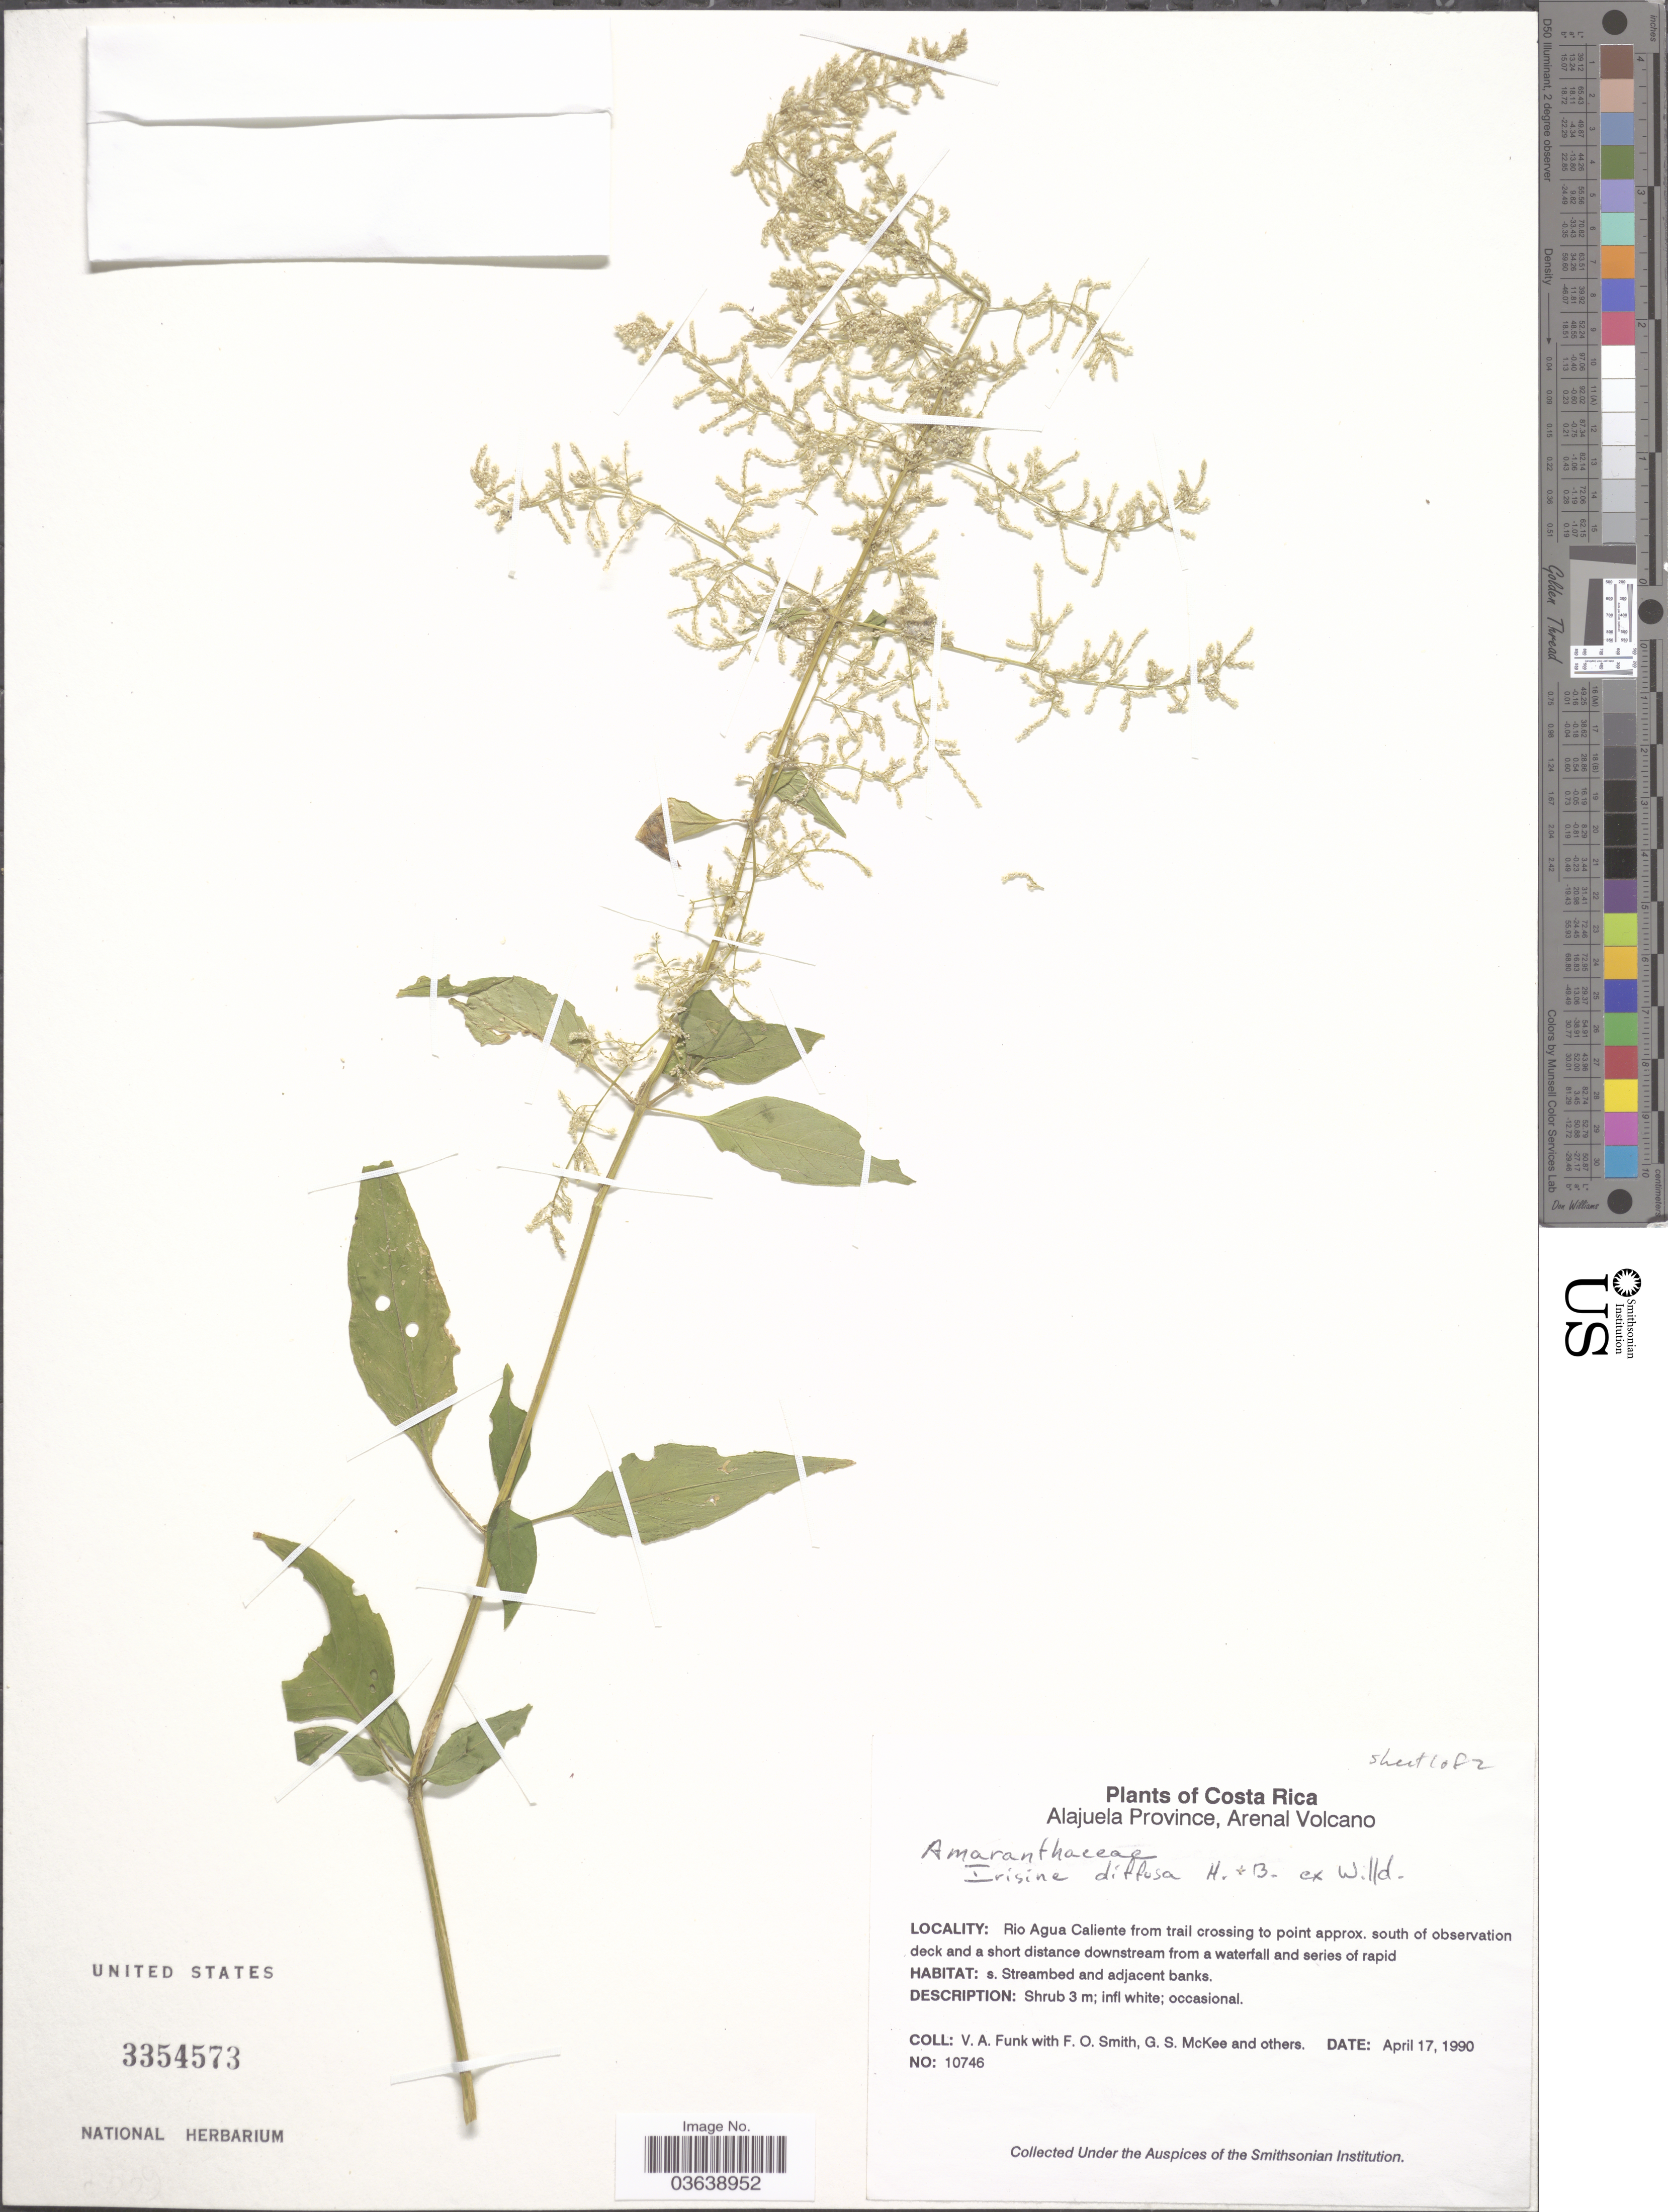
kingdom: Plantae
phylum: Tracheophyta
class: Magnoliopsida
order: Caryophyllales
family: Amaranthaceae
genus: Iresine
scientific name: Iresine celosia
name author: L.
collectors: V. Funk, F. Smith, G. S. McKee & et al.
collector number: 10746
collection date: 1990-04-17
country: Costa Rica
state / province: Alajuela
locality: Arenal Volcano. Rio Agua Caliente from trail crossing to point approx. south of observation deck and a short distance downstream from a waterfall and series of rapid.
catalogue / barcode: US 3354573